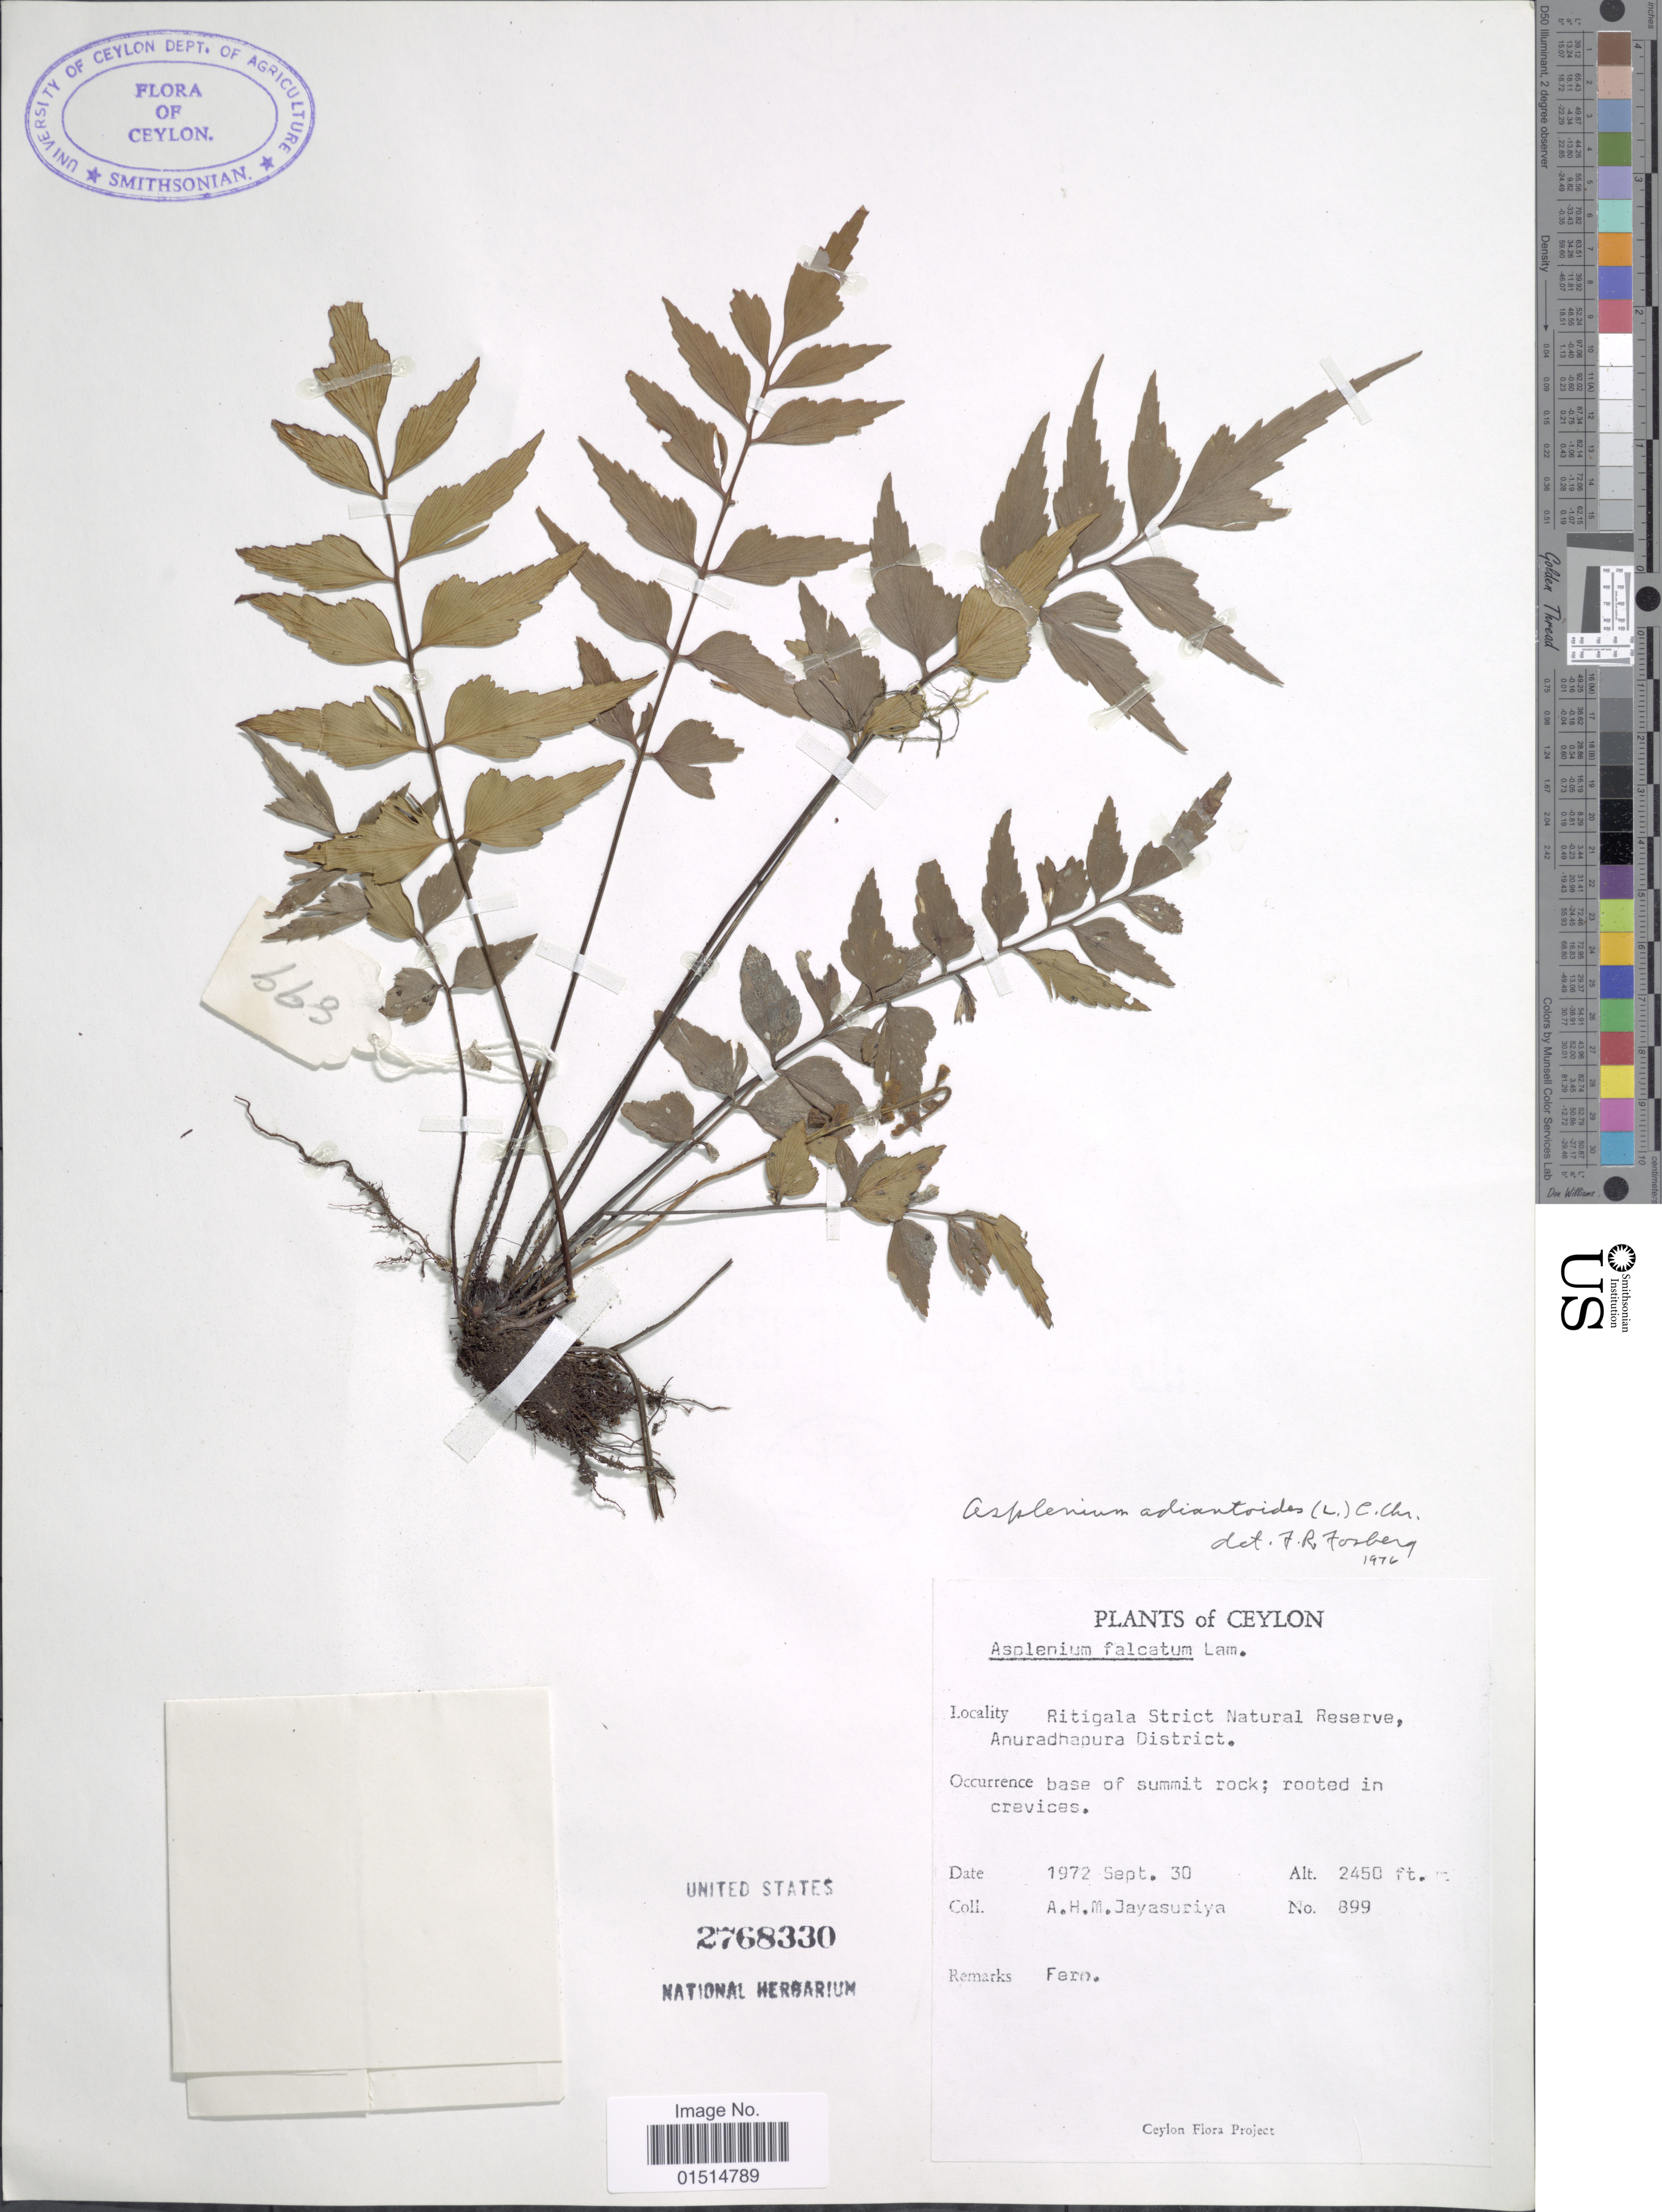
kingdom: Plantae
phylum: Tracheophyta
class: Polypodiopsida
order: Polypodiales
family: Aspleniaceae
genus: Asplenium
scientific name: Asplenium falcatum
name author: Lam.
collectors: A. H. Jayasuriya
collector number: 899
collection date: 1972-09-30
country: Sri Lanka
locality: Ceylon, Ritigala Strict District Natural Reserve, Anuradhapura District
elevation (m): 747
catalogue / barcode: US 2768330